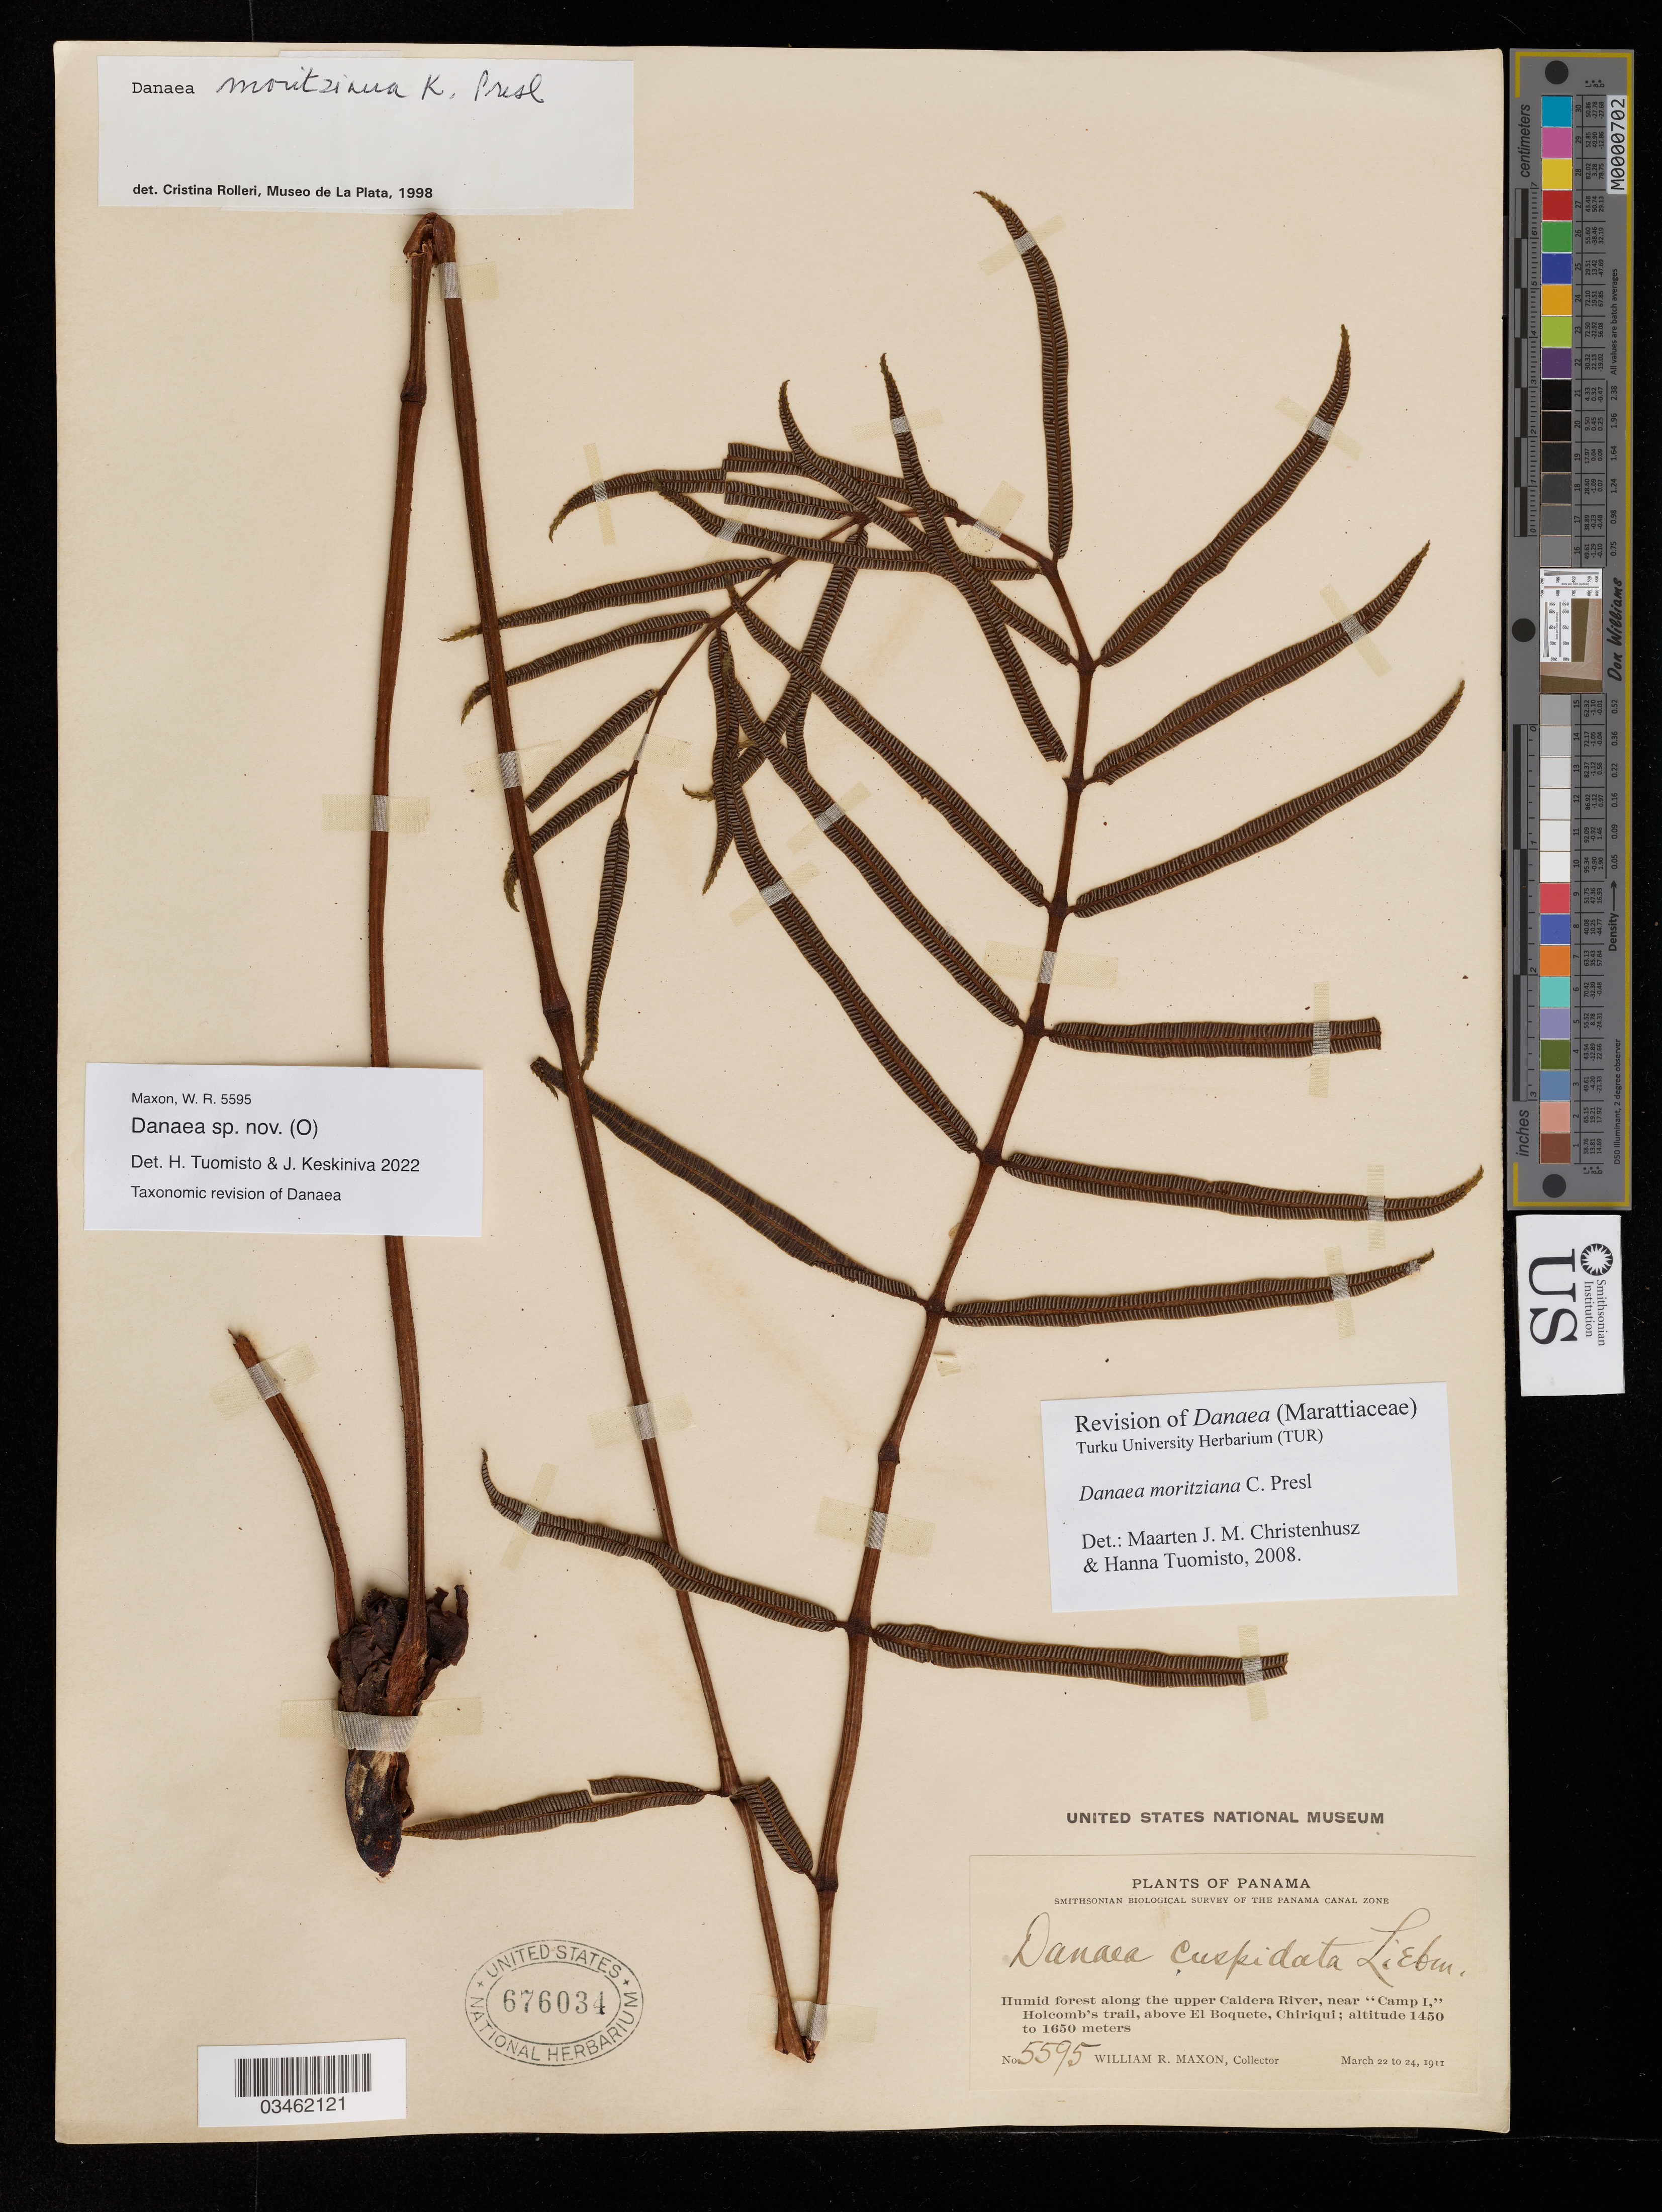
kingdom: Plantae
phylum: Tracheophyta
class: Polypodiopsida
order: Marattiales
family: Marattiaceae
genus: Danaea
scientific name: Danaea sp.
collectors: W. R. Maxon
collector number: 5595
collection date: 1911-03-22/1911-03-24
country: Panama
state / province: Chiriqui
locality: Smithsonian Biological Survey of the Panama Canal Zone. Humid forest along the upper Caldera River, near "Camp I," Holcomb's Trail, above El Boquete, Chiriqui.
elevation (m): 1450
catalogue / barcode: US 676034